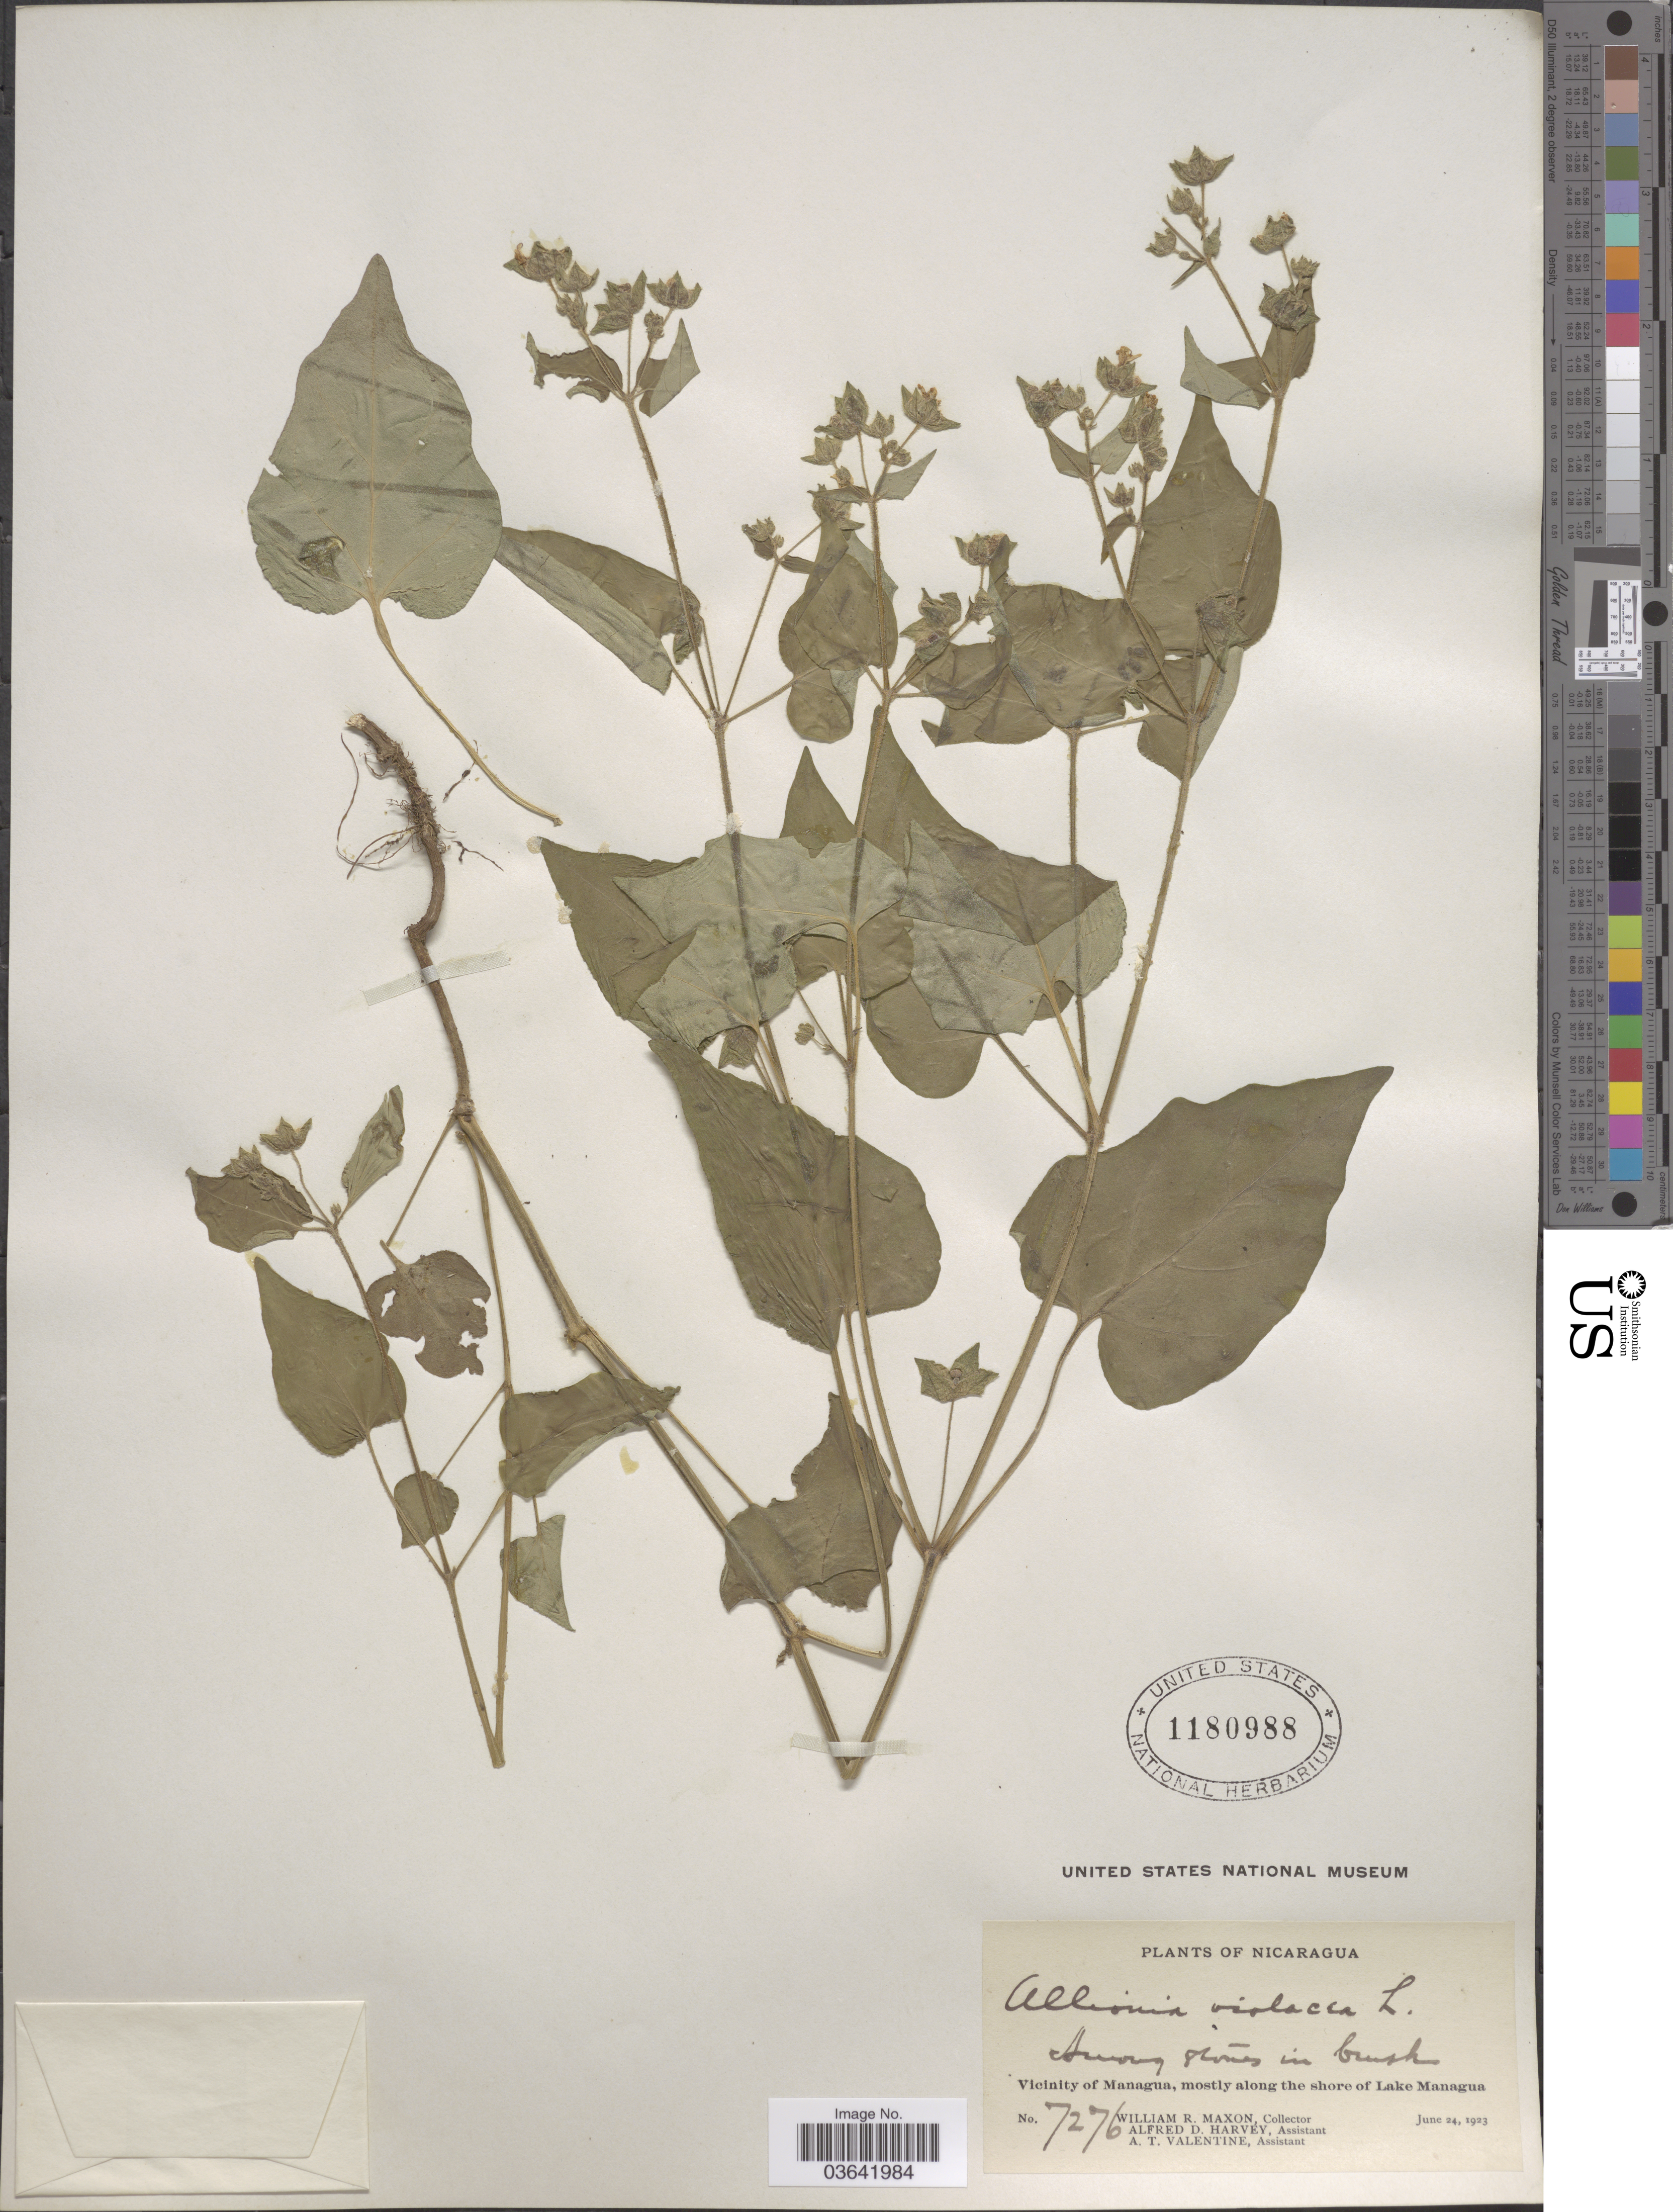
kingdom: Plantae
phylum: Tracheophyta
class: Magnoliopsida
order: Caryophyllales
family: Nyctaginaceae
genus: Mirabilis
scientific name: Mirabilis violacea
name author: (L.) Heimerl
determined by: Strong, Mark T., (BOT), Smithsonian Institution - National Museum of Natural History (UNITED STATES)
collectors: W. R. Maxon, A. D. Harvey & A. Valentine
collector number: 7276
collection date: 1923-06-24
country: Nicaragua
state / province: Managua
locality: Vicinity of Managua, mostly along the shore of Lake Managua.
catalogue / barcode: US 1180988